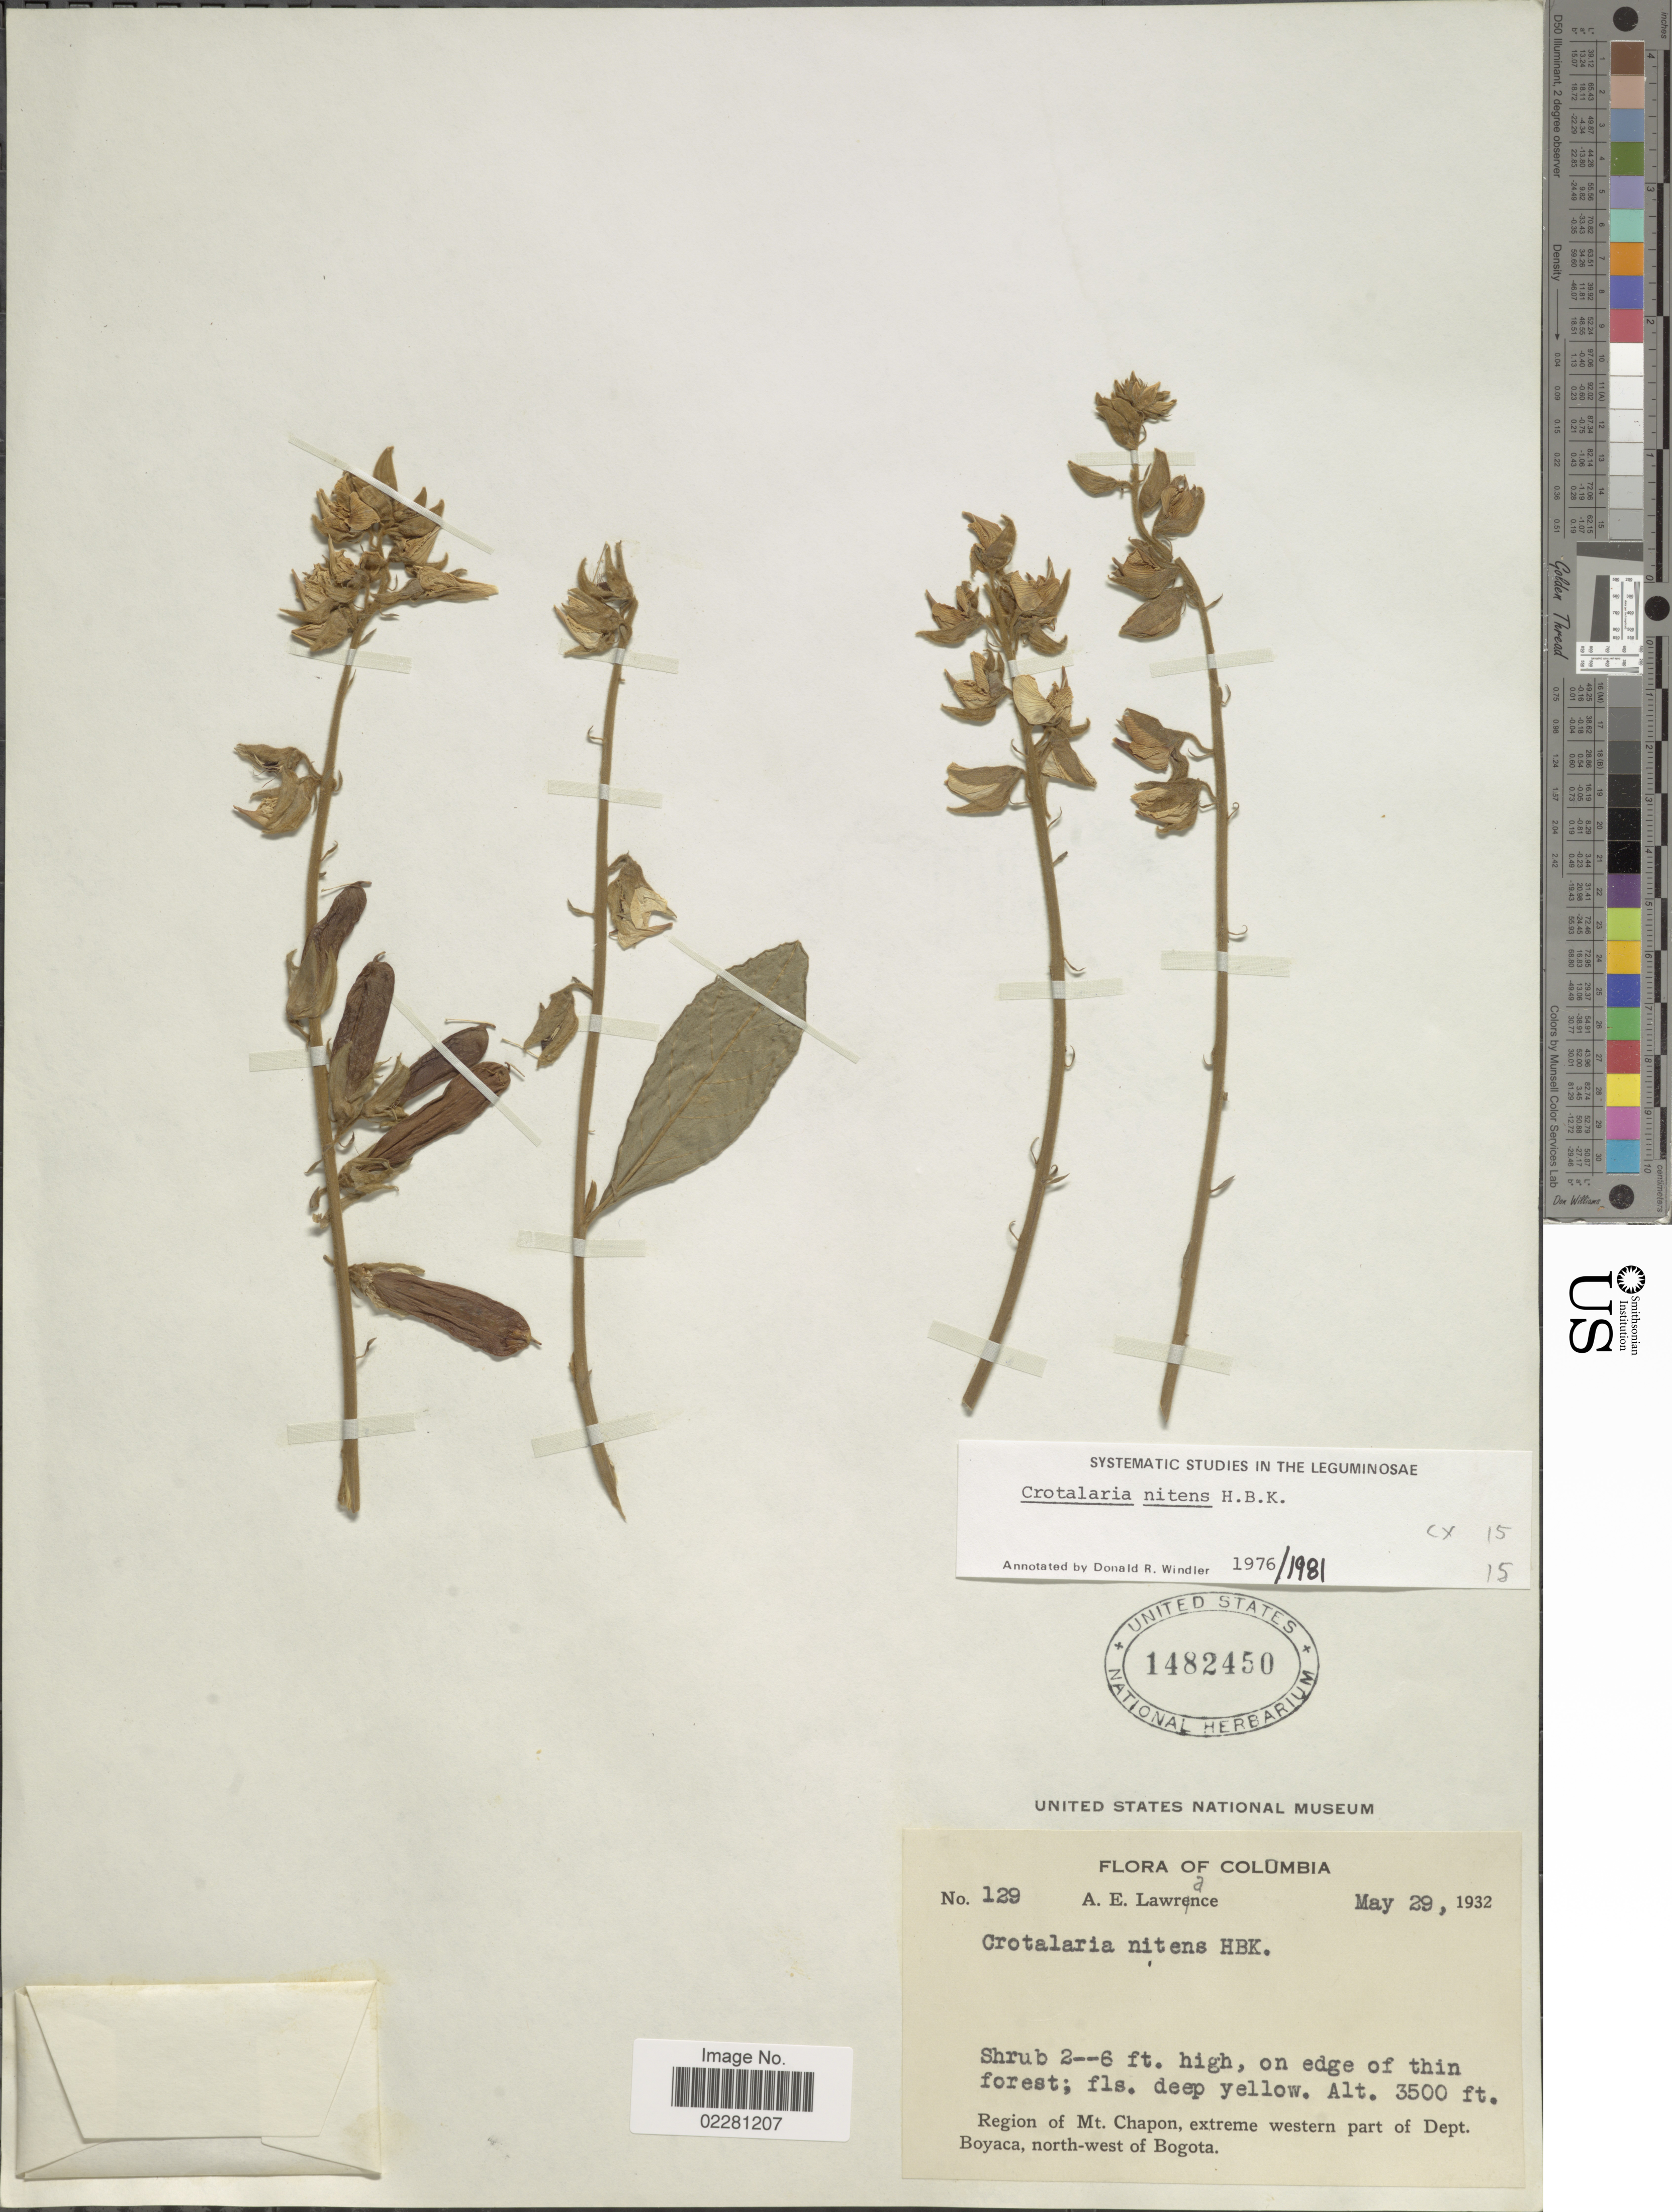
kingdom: Plantae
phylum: Tracheophyta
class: Magnoliopsida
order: Fabales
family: Fabaceae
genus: Crotalaria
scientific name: Crotalaria nitens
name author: Kunth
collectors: A. Lawrance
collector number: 129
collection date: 1932-05-29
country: Colombia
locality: Region of Mt. Chapon, extreme western part of Dept. Boyaca, north-west of Bogota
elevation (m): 1067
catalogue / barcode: US 1482450